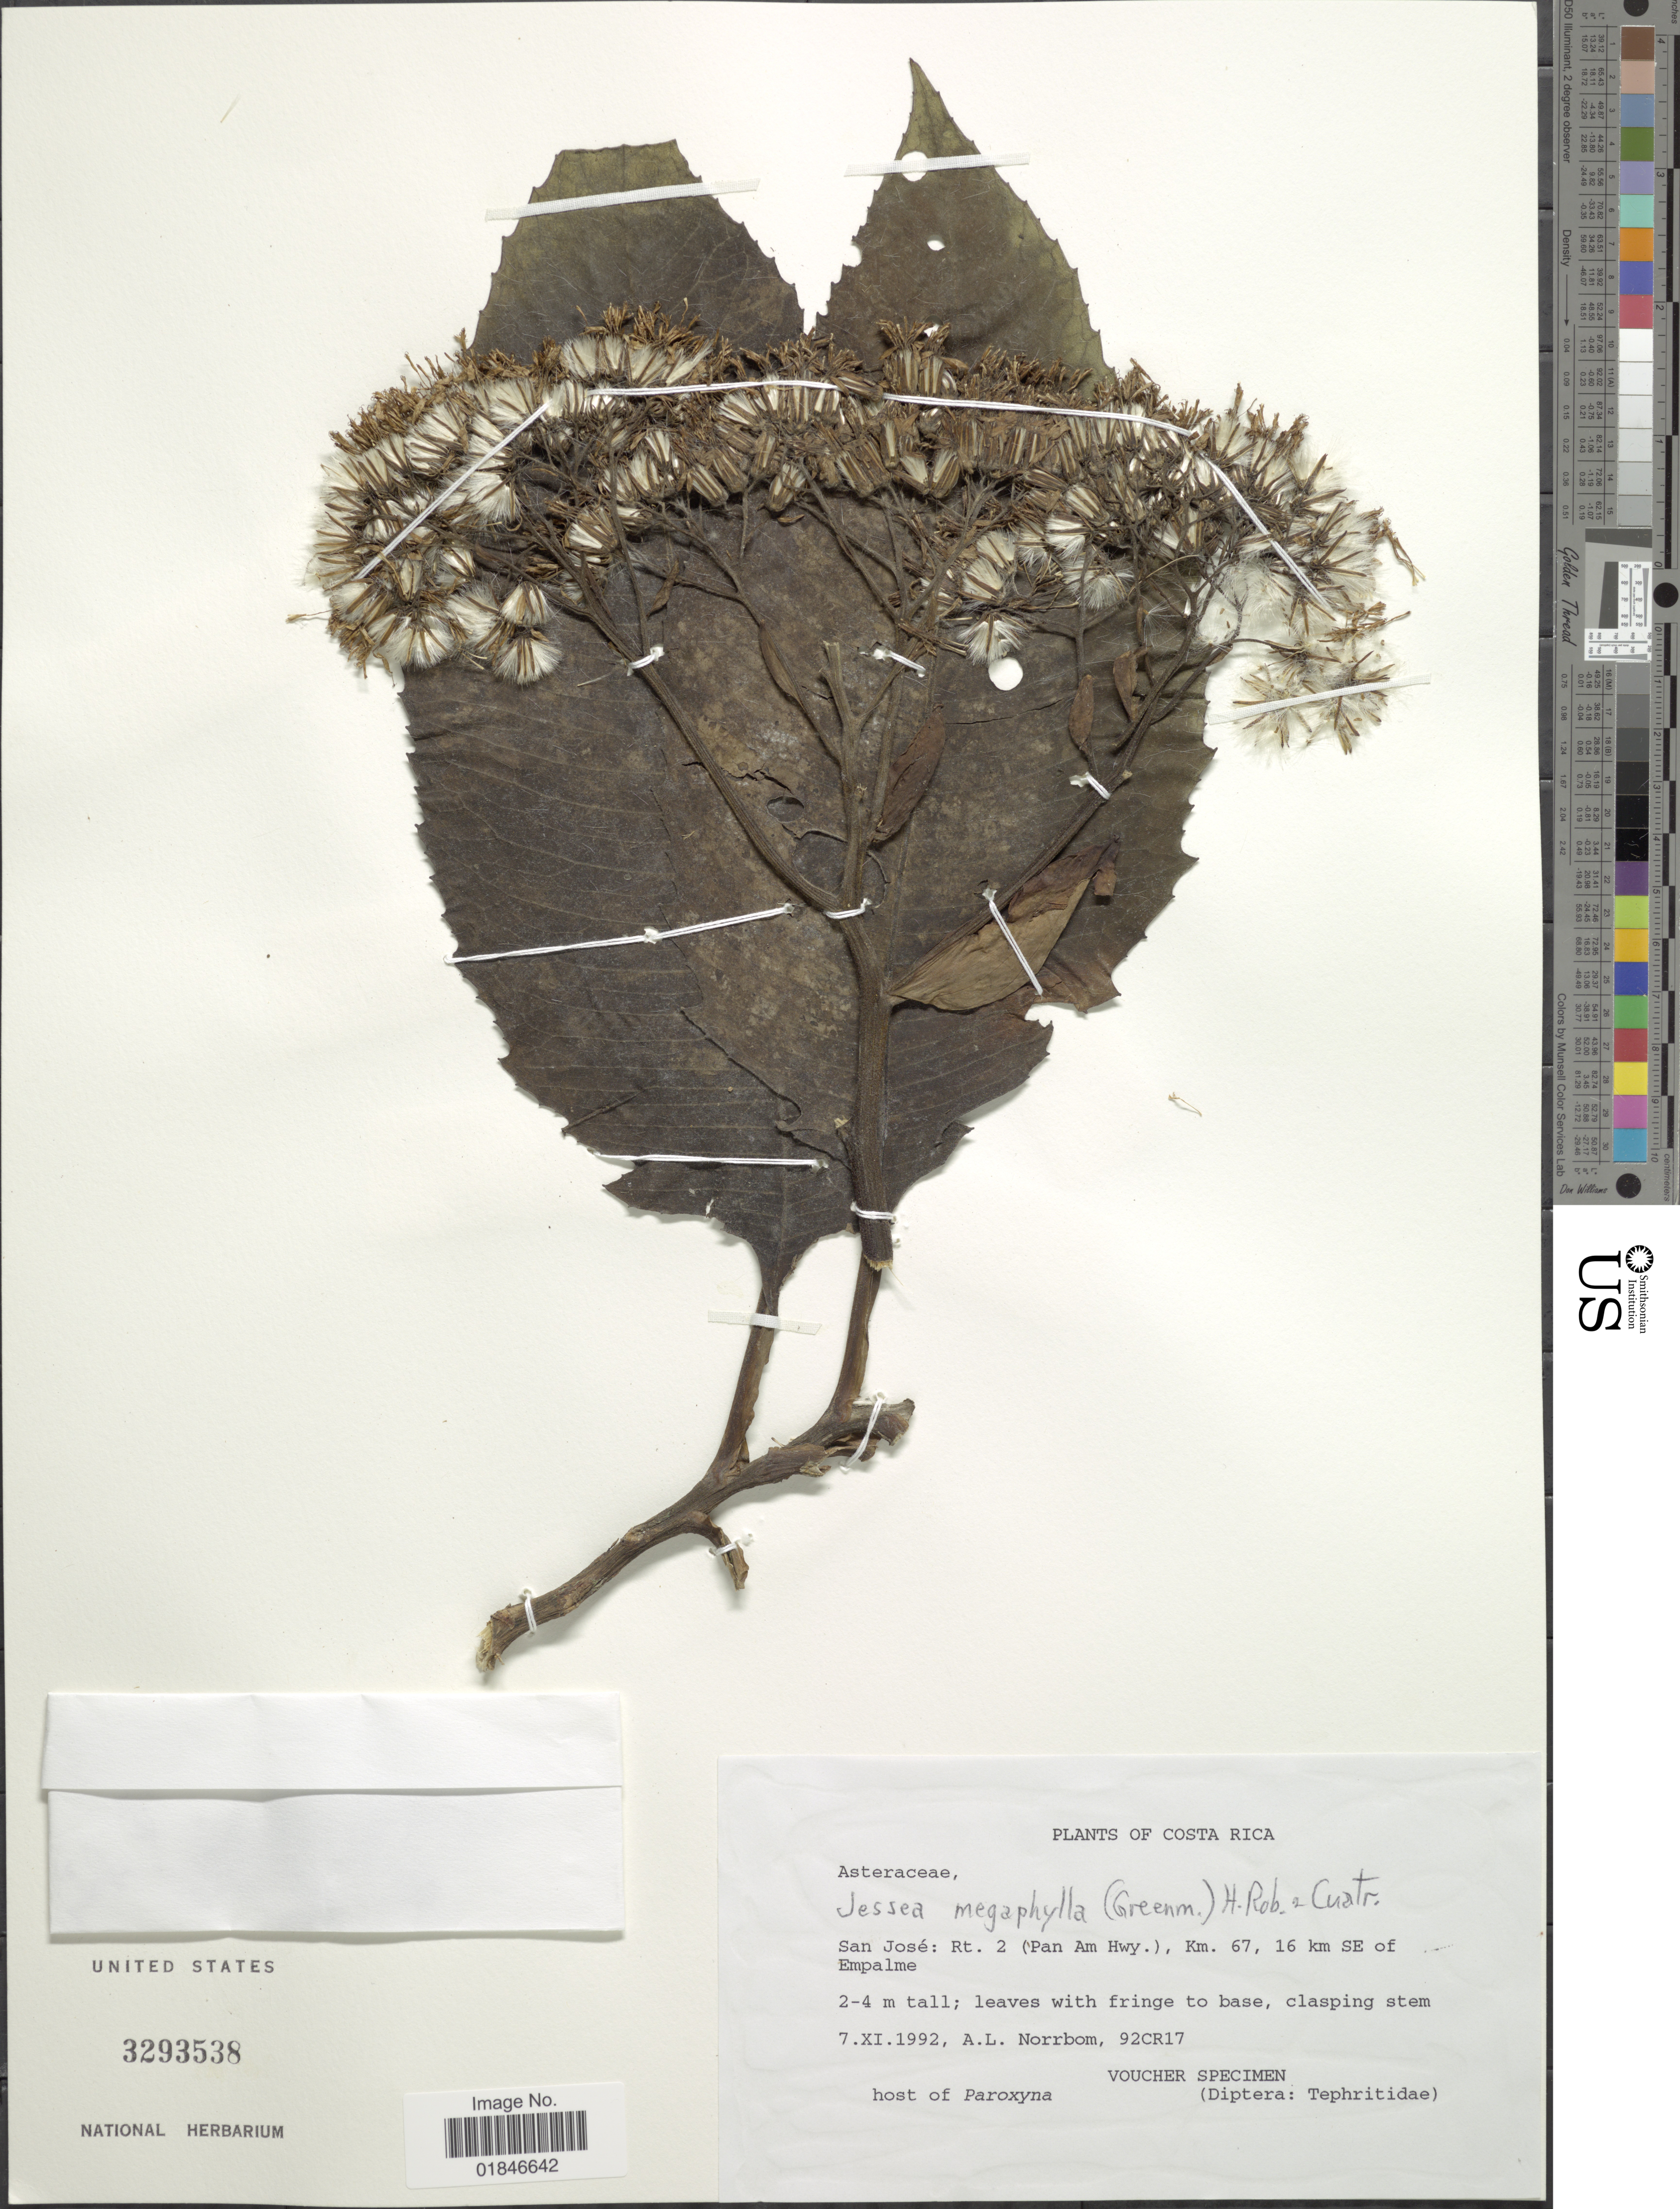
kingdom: Plantae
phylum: Tracheophyta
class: Magnoliopsida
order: Asterales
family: Asteraceae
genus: Jessea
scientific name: Jessea megaphylla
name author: (Greenm.) H. Rob. & Cuatrec.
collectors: A. L. Norrbom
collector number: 92CR17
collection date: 1992-11-07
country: Costa Rica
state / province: San José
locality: San Jose: Rt. 2 (Pan Am Hwy), Km.67, 16 km SE of Empalme.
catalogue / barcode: US 3293538